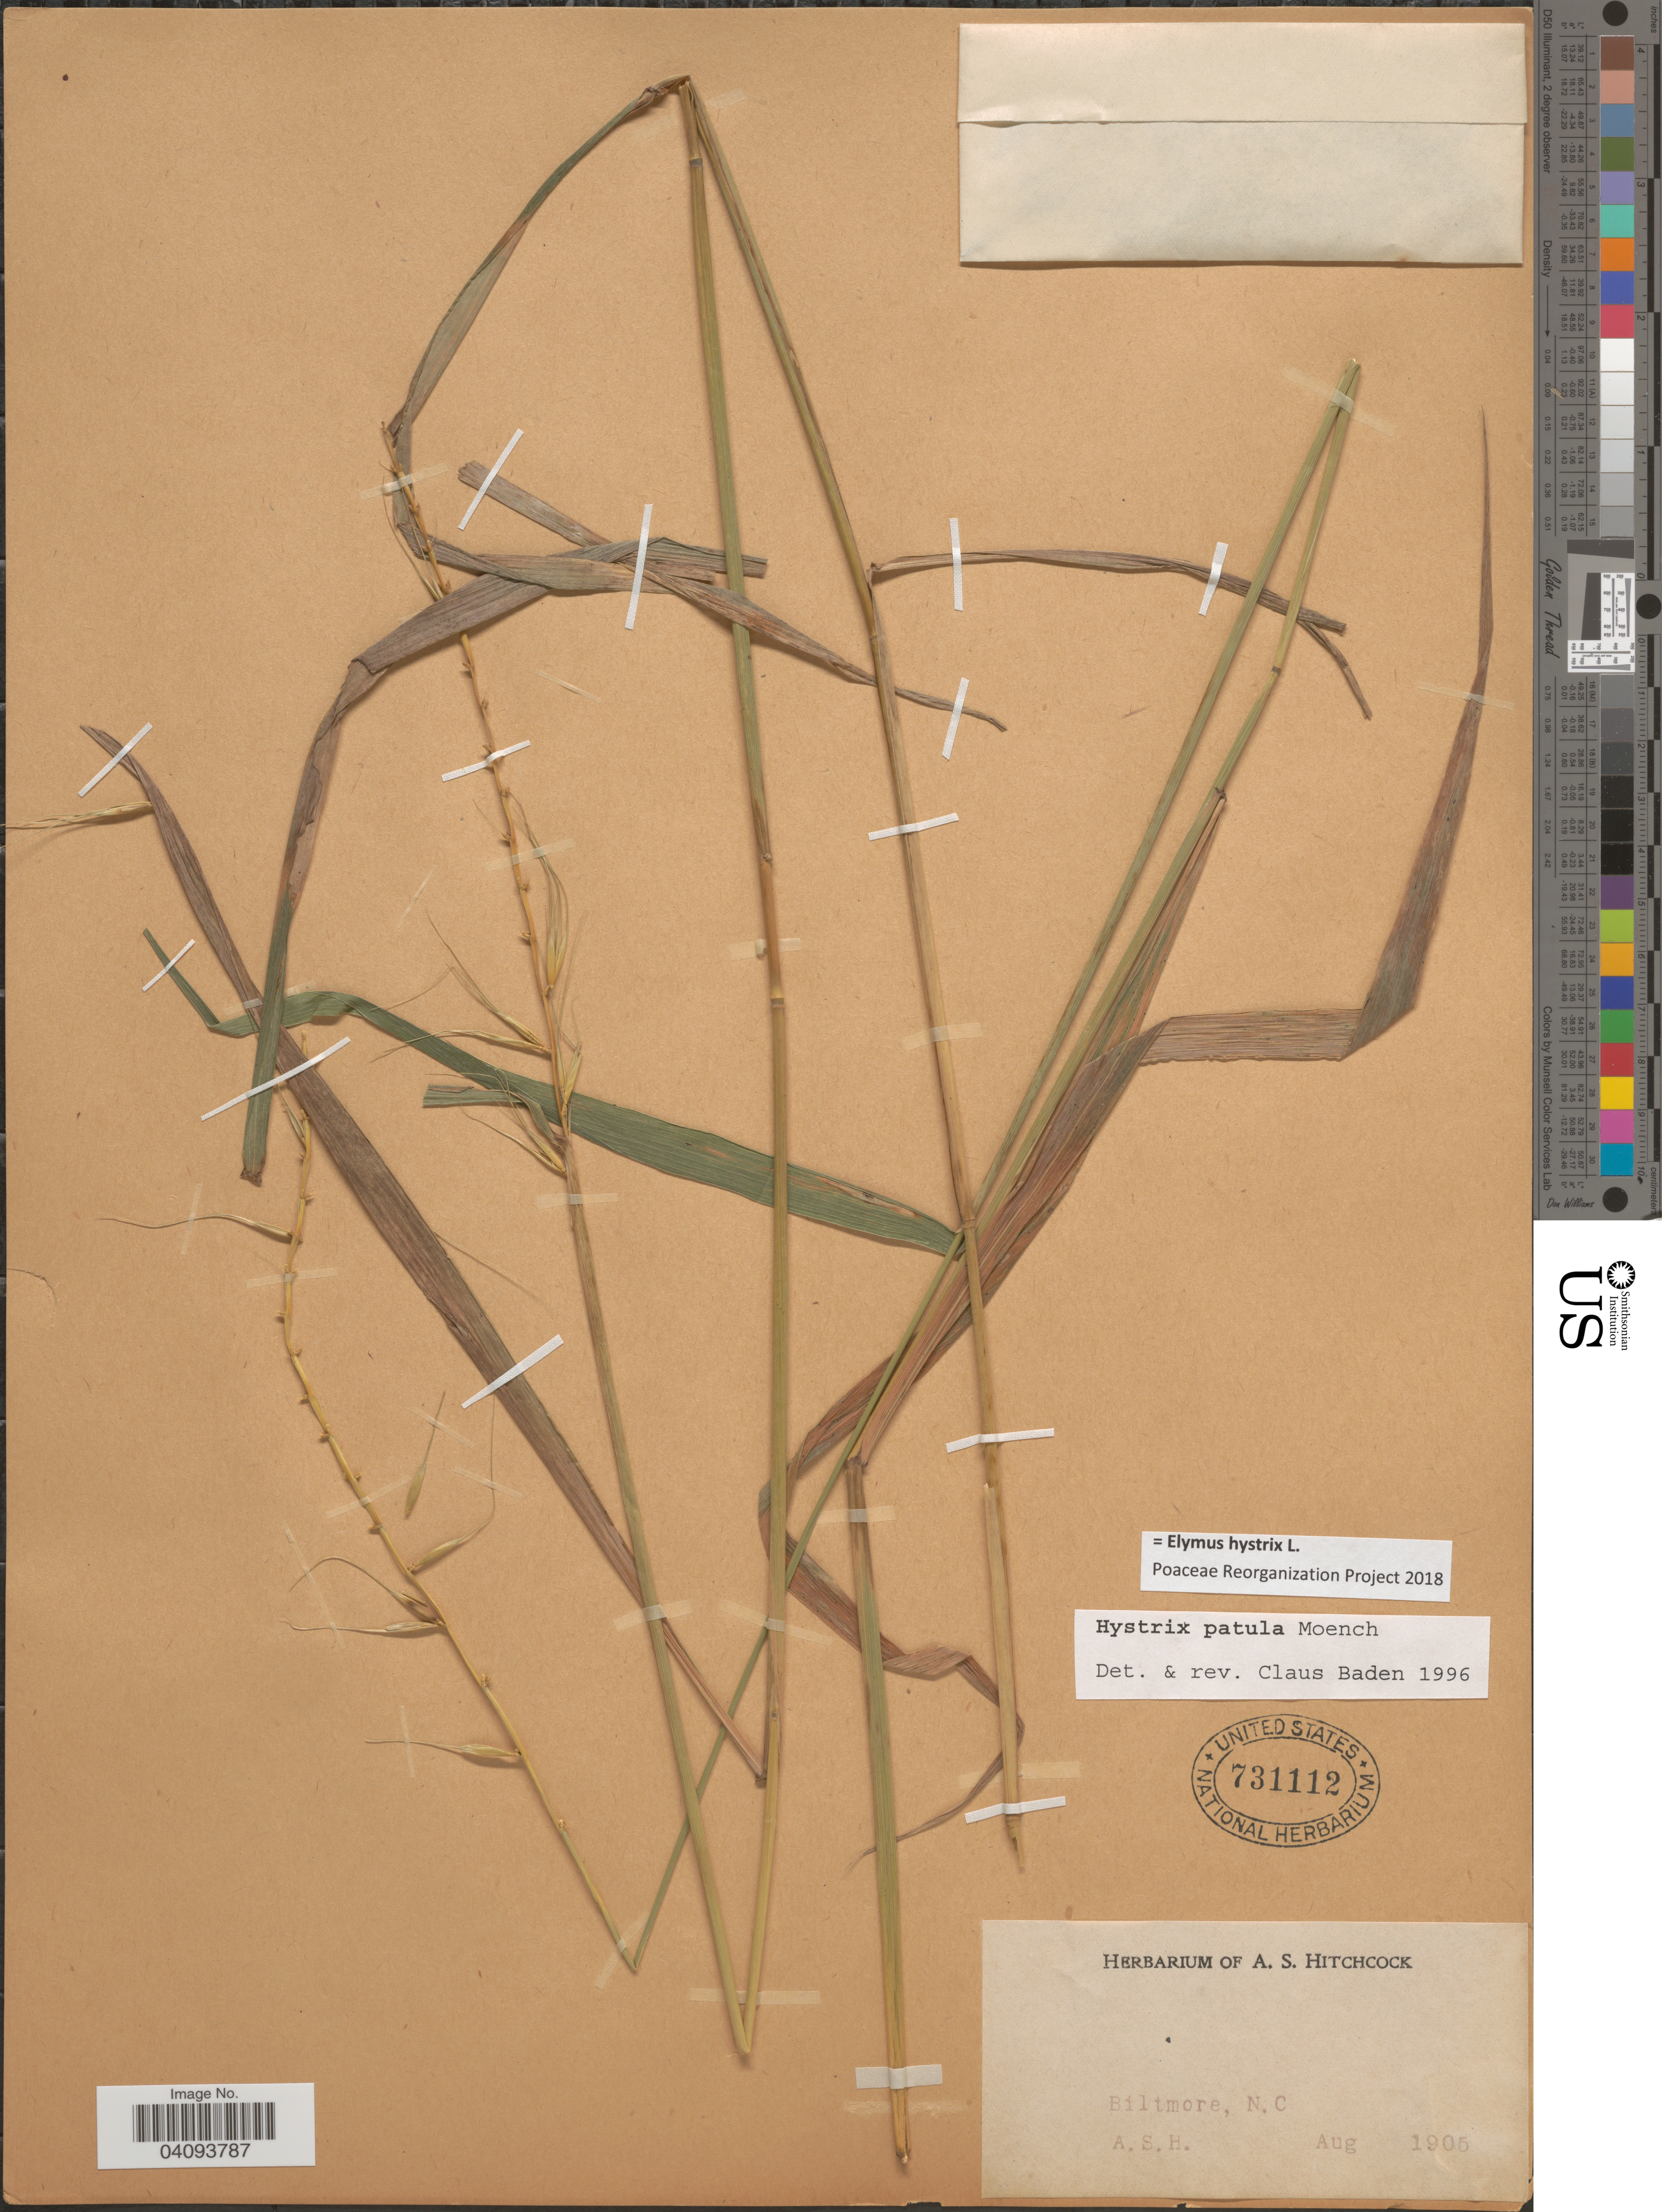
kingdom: Plantae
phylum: Tracheophyta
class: Liliopsida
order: Poales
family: Poaceae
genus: Elymus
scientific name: Elymus hystrix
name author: L.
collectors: A. S. Hitchcock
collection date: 1905-08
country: United States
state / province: North Carolina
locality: Biltmore.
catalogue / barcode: US 731112